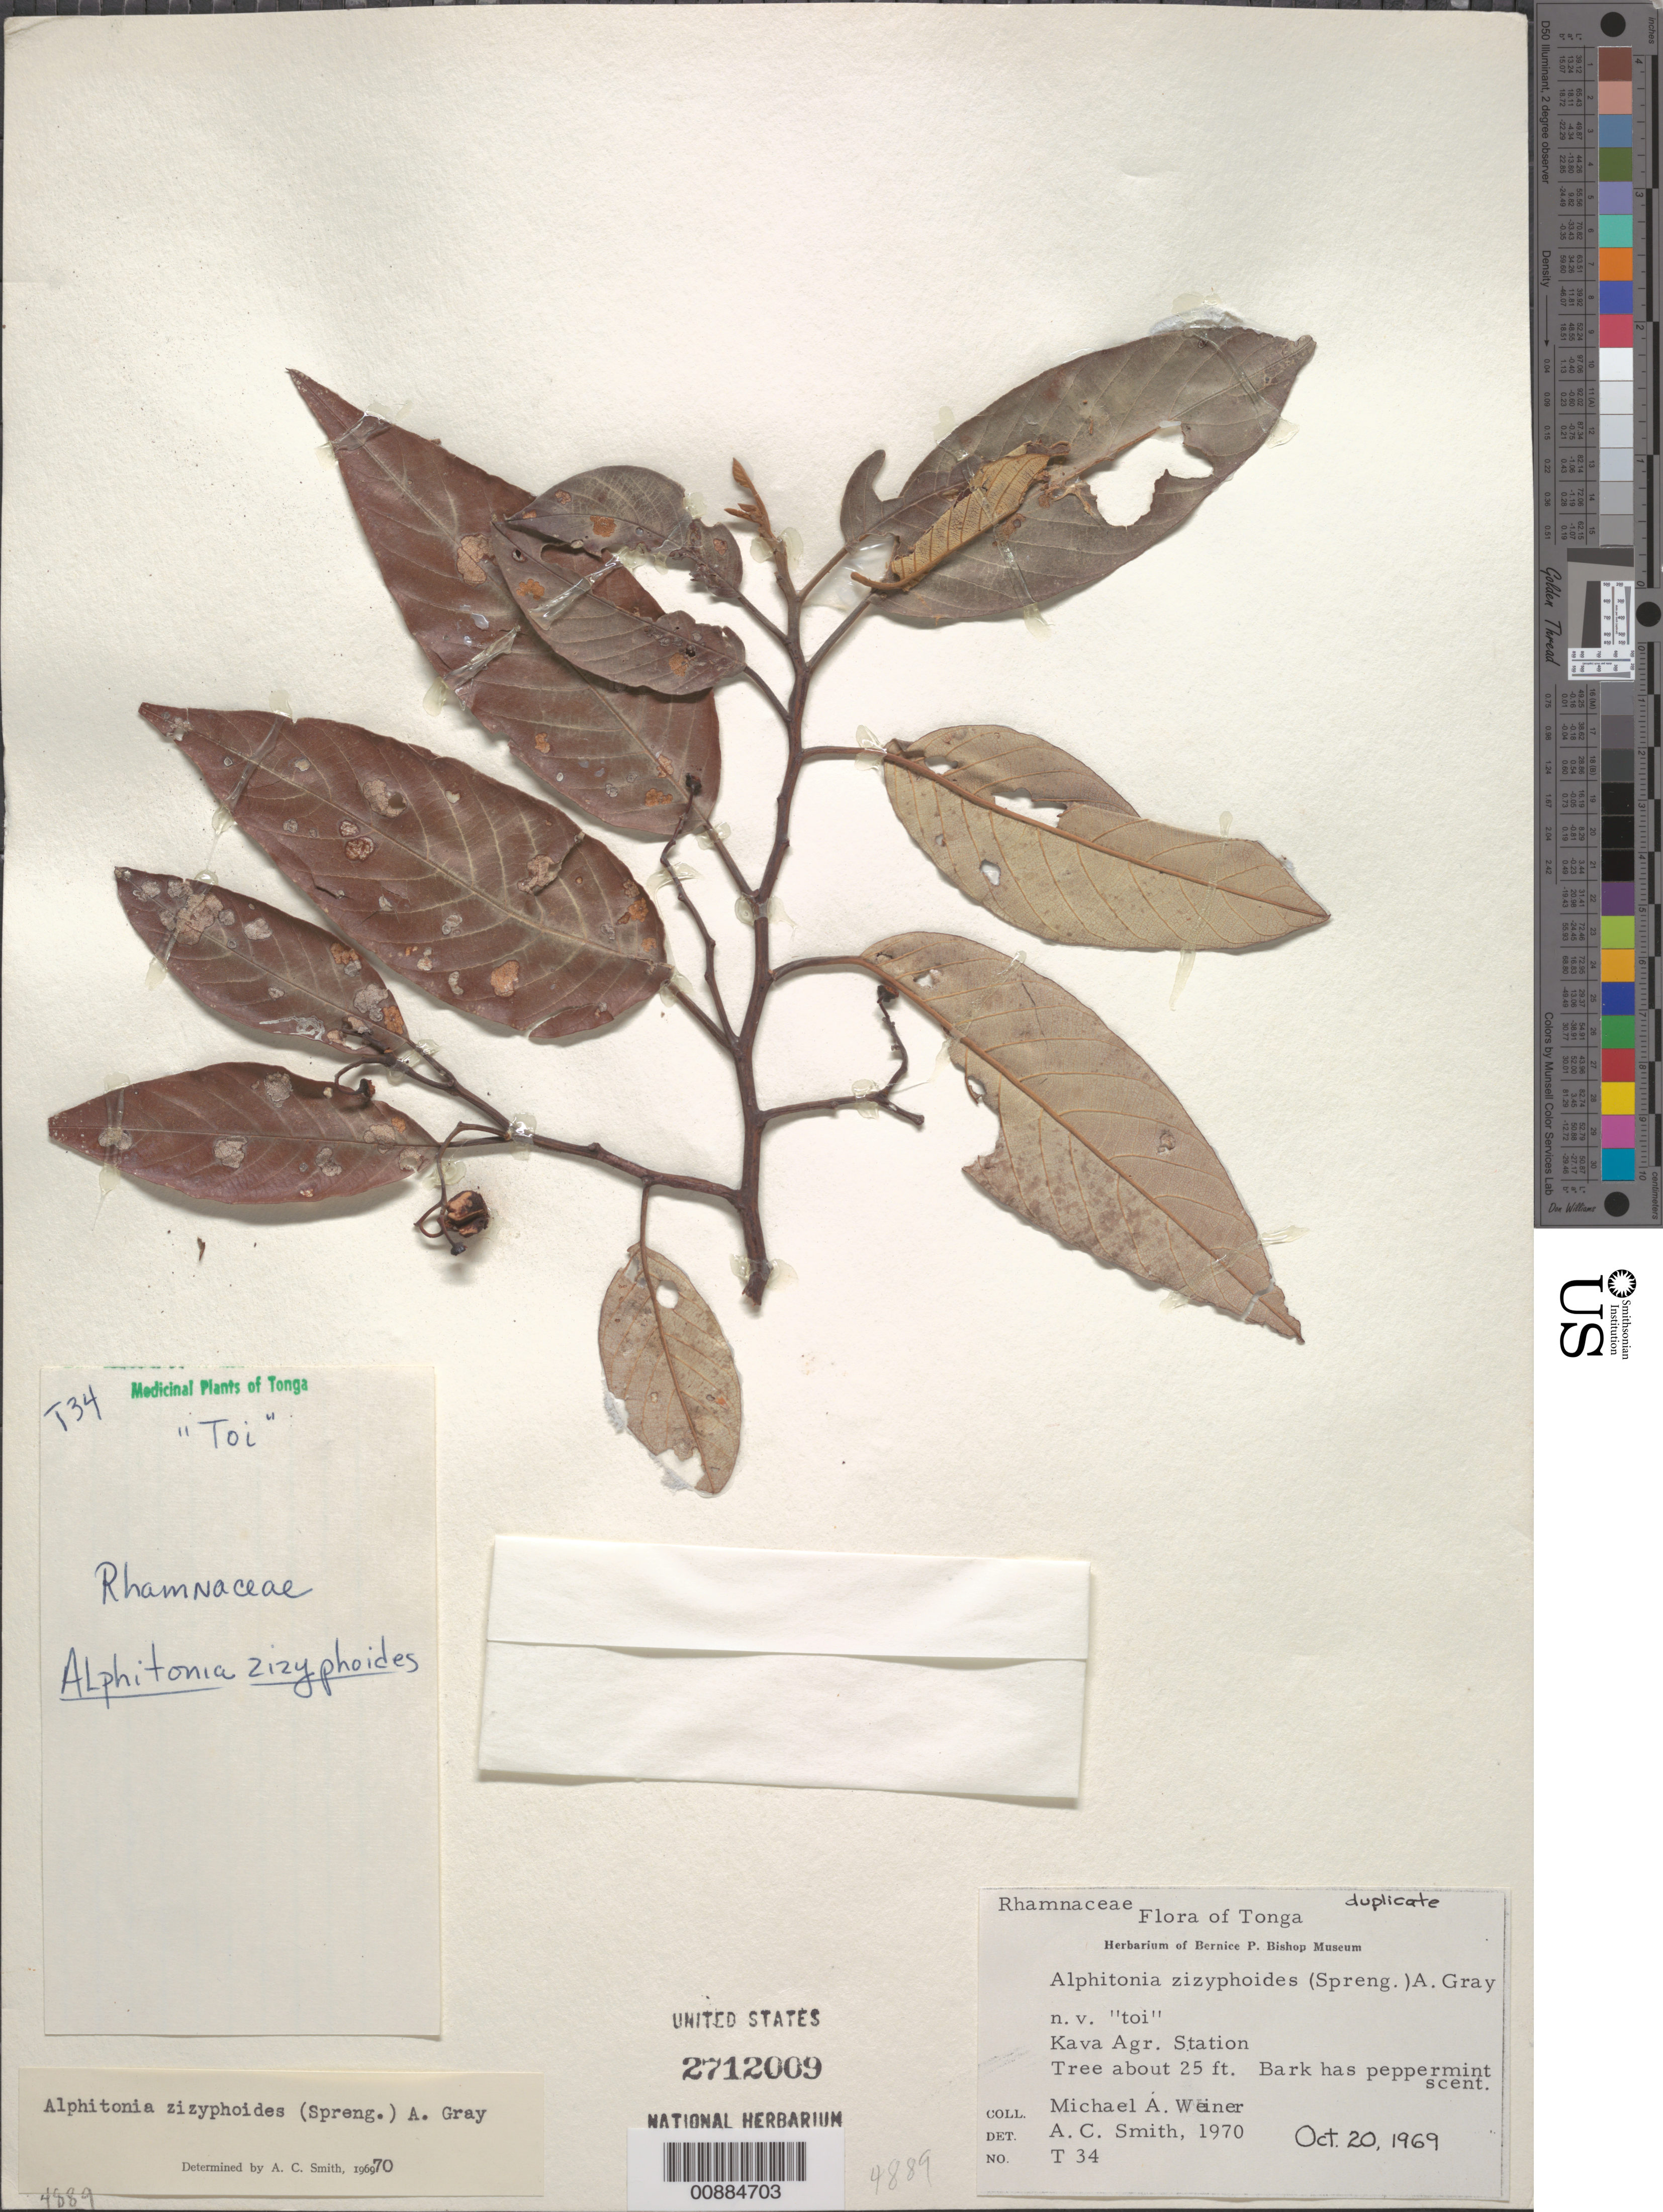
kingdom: Plantae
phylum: Tracheophyta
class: Magnoliopsida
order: Rosales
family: Rhamnaceae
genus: Alphitonia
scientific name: Alphitonia zizyphoides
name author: (Sol. ex Spreng.) A. Gray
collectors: M. Weiner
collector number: T 34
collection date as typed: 20 Oct 1969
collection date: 1969-10-20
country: Tonga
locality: Kava Agr. Station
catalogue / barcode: US 2712009